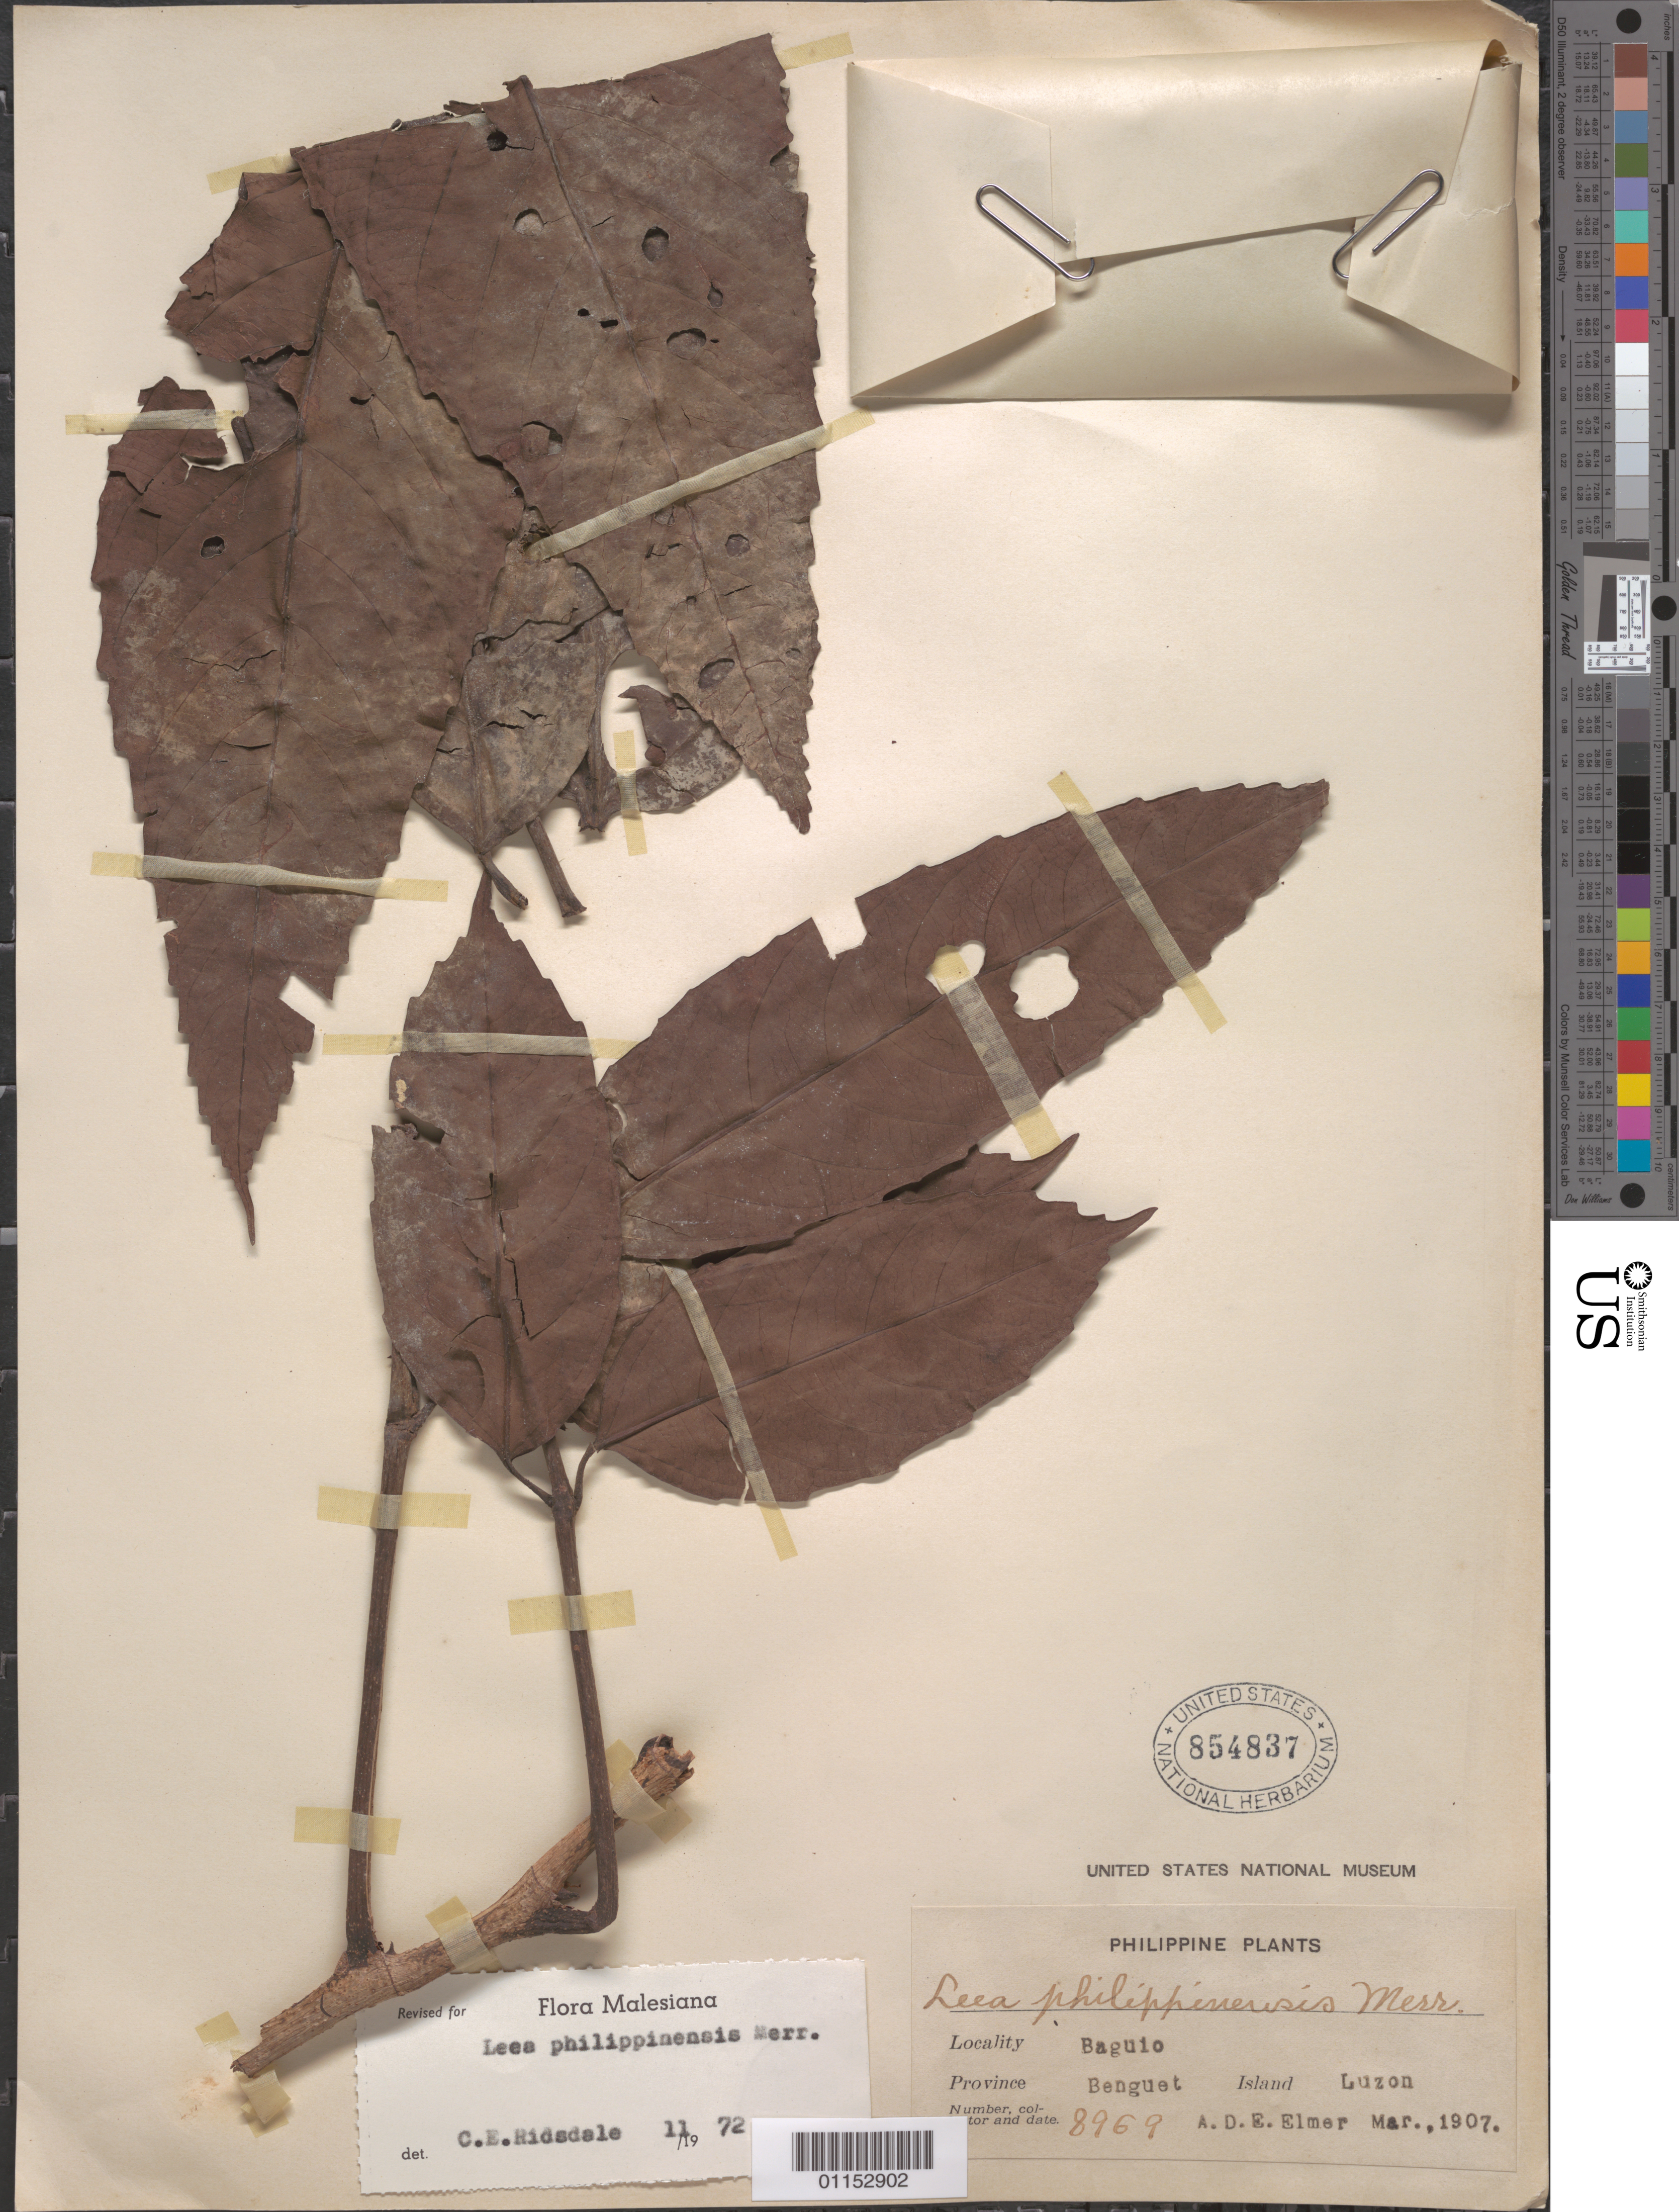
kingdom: Plantae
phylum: Tracheophyta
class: Magnoliopsida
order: Vitales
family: Vitaceae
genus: Leea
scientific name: Leea philippinensis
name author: Merr.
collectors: A. D. E. Elmer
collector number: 8969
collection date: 1907-03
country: Philippines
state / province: Cordillera (Administrative Region)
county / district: Benguet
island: Luzon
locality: Baguio.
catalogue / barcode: US 854837